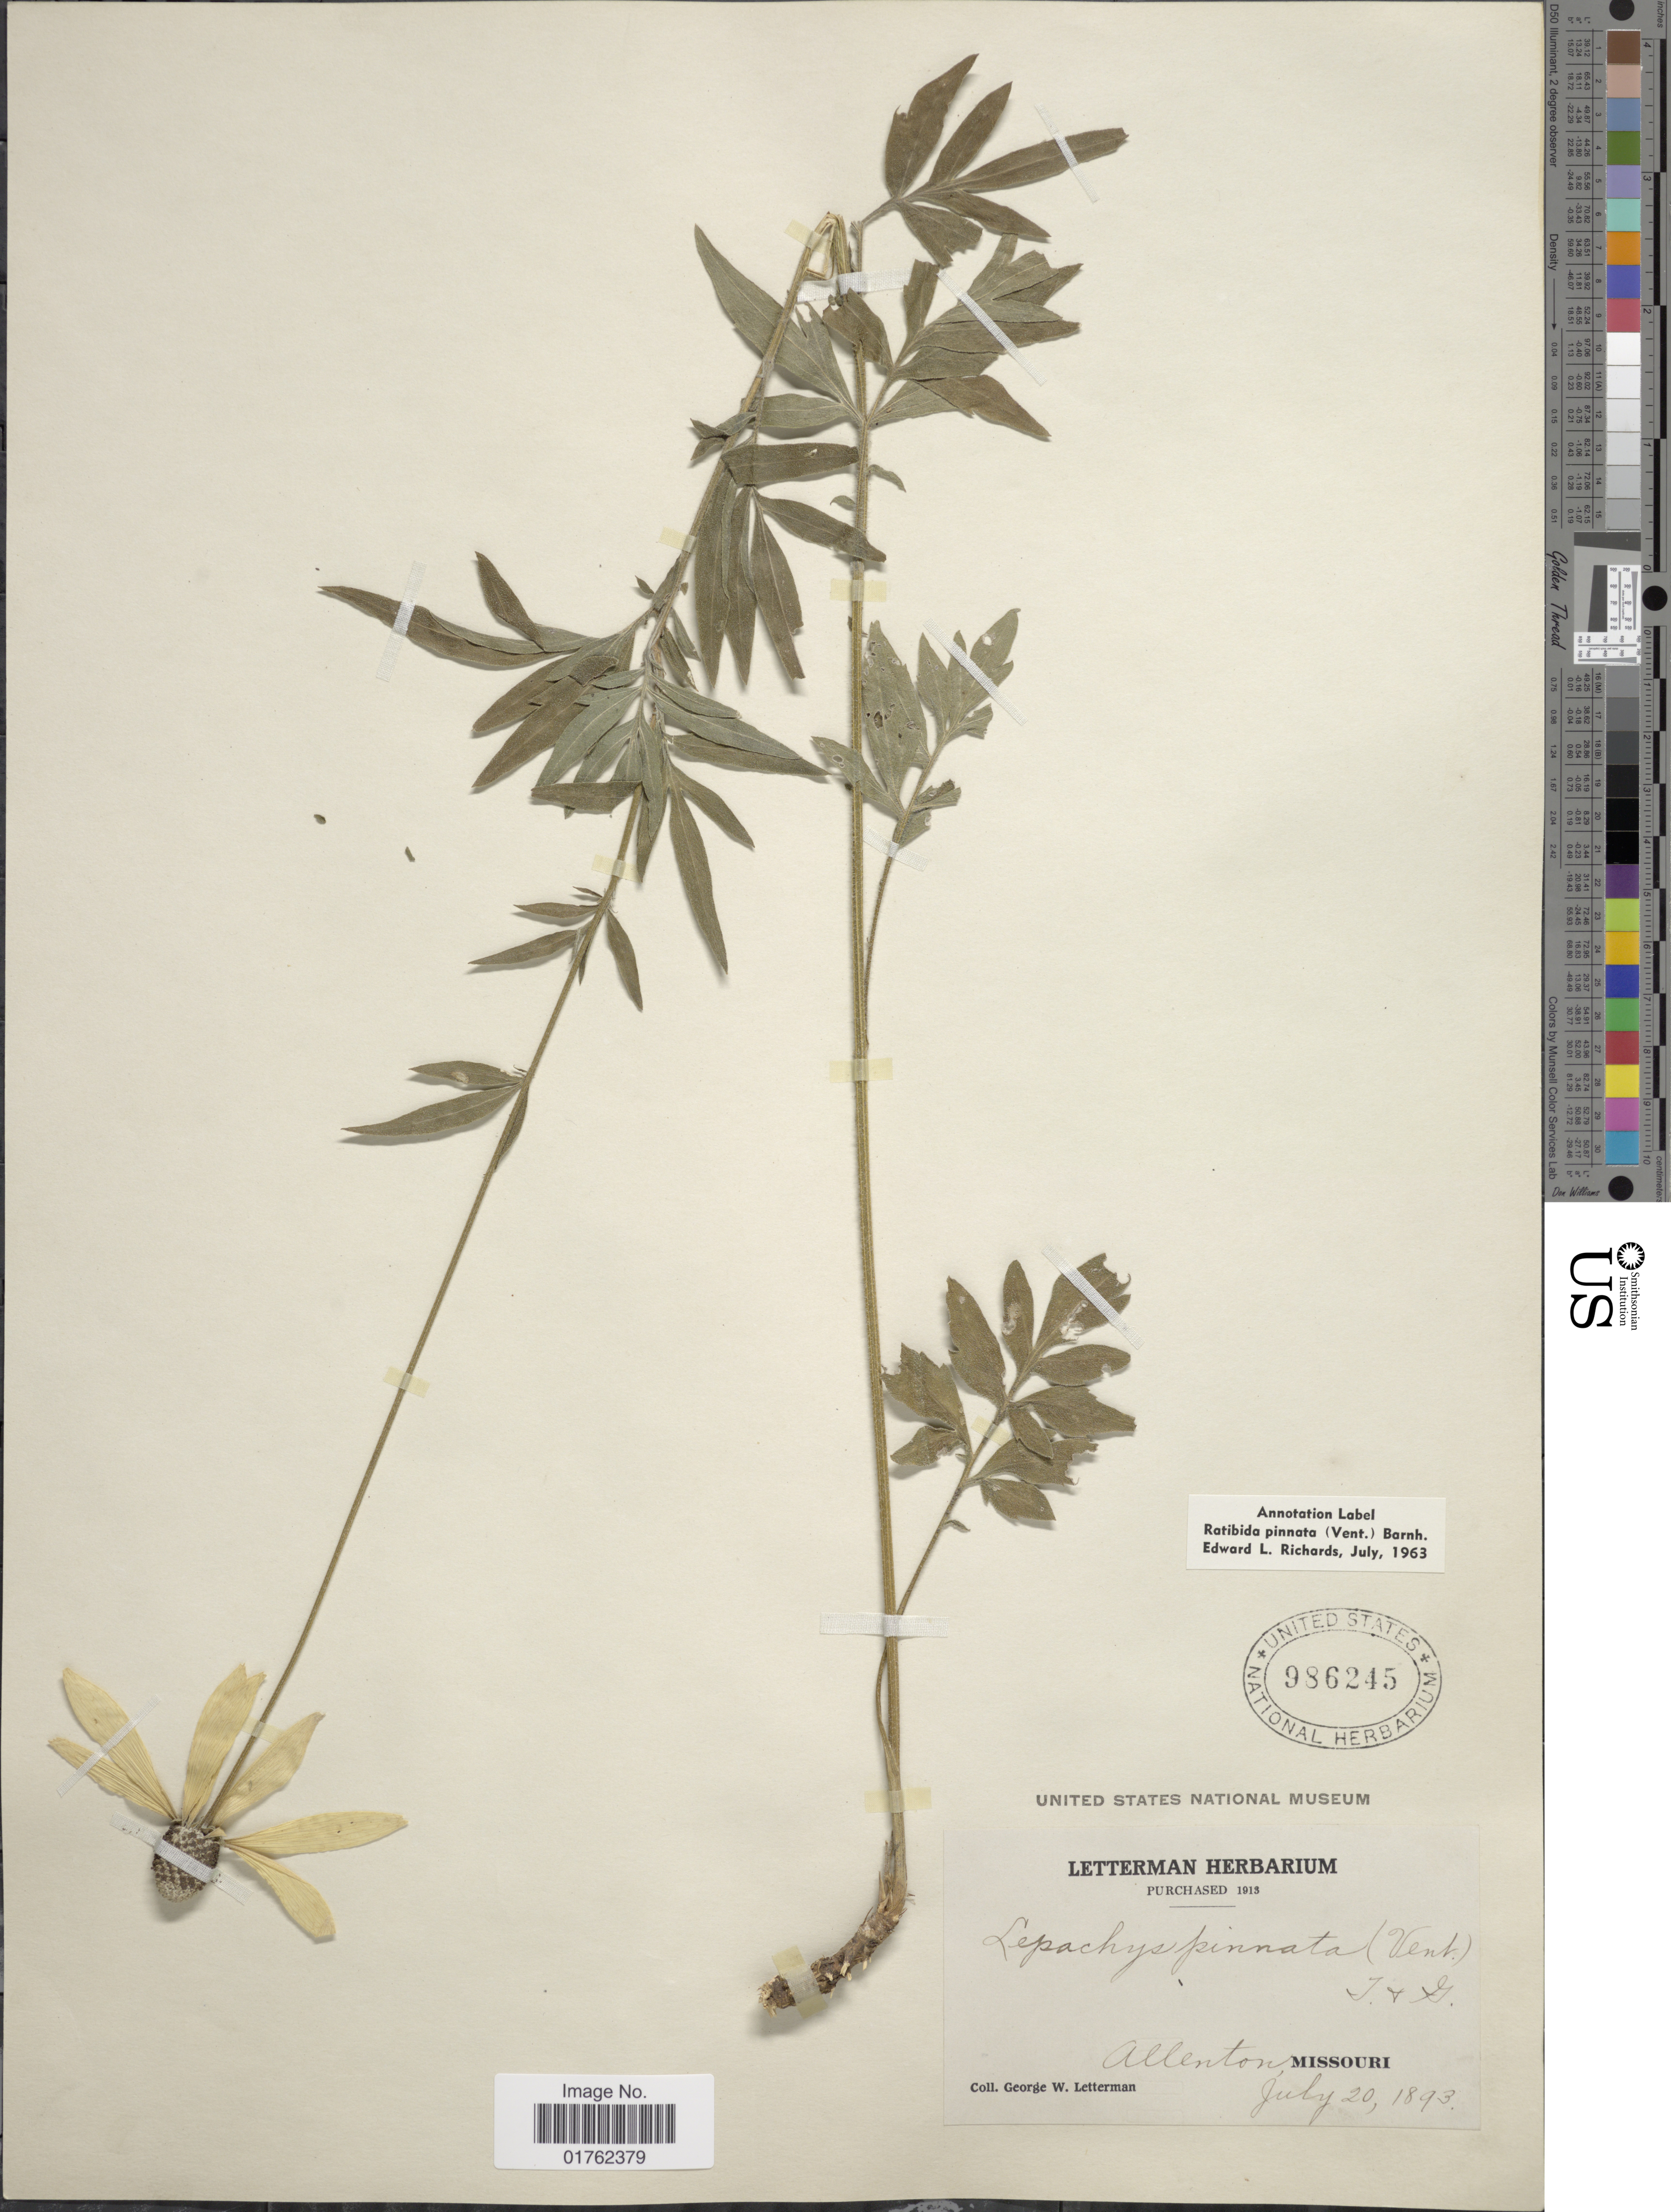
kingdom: Plantae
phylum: Tracheophyta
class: Magnoliopsida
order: Asterales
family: Asteraceae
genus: Ratibida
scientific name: Ratibida pinnata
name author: (Vent.) Barnhart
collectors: G. W. Letterman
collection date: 1893-07-20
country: United States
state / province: Missouri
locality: Allenton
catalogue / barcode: US 986245